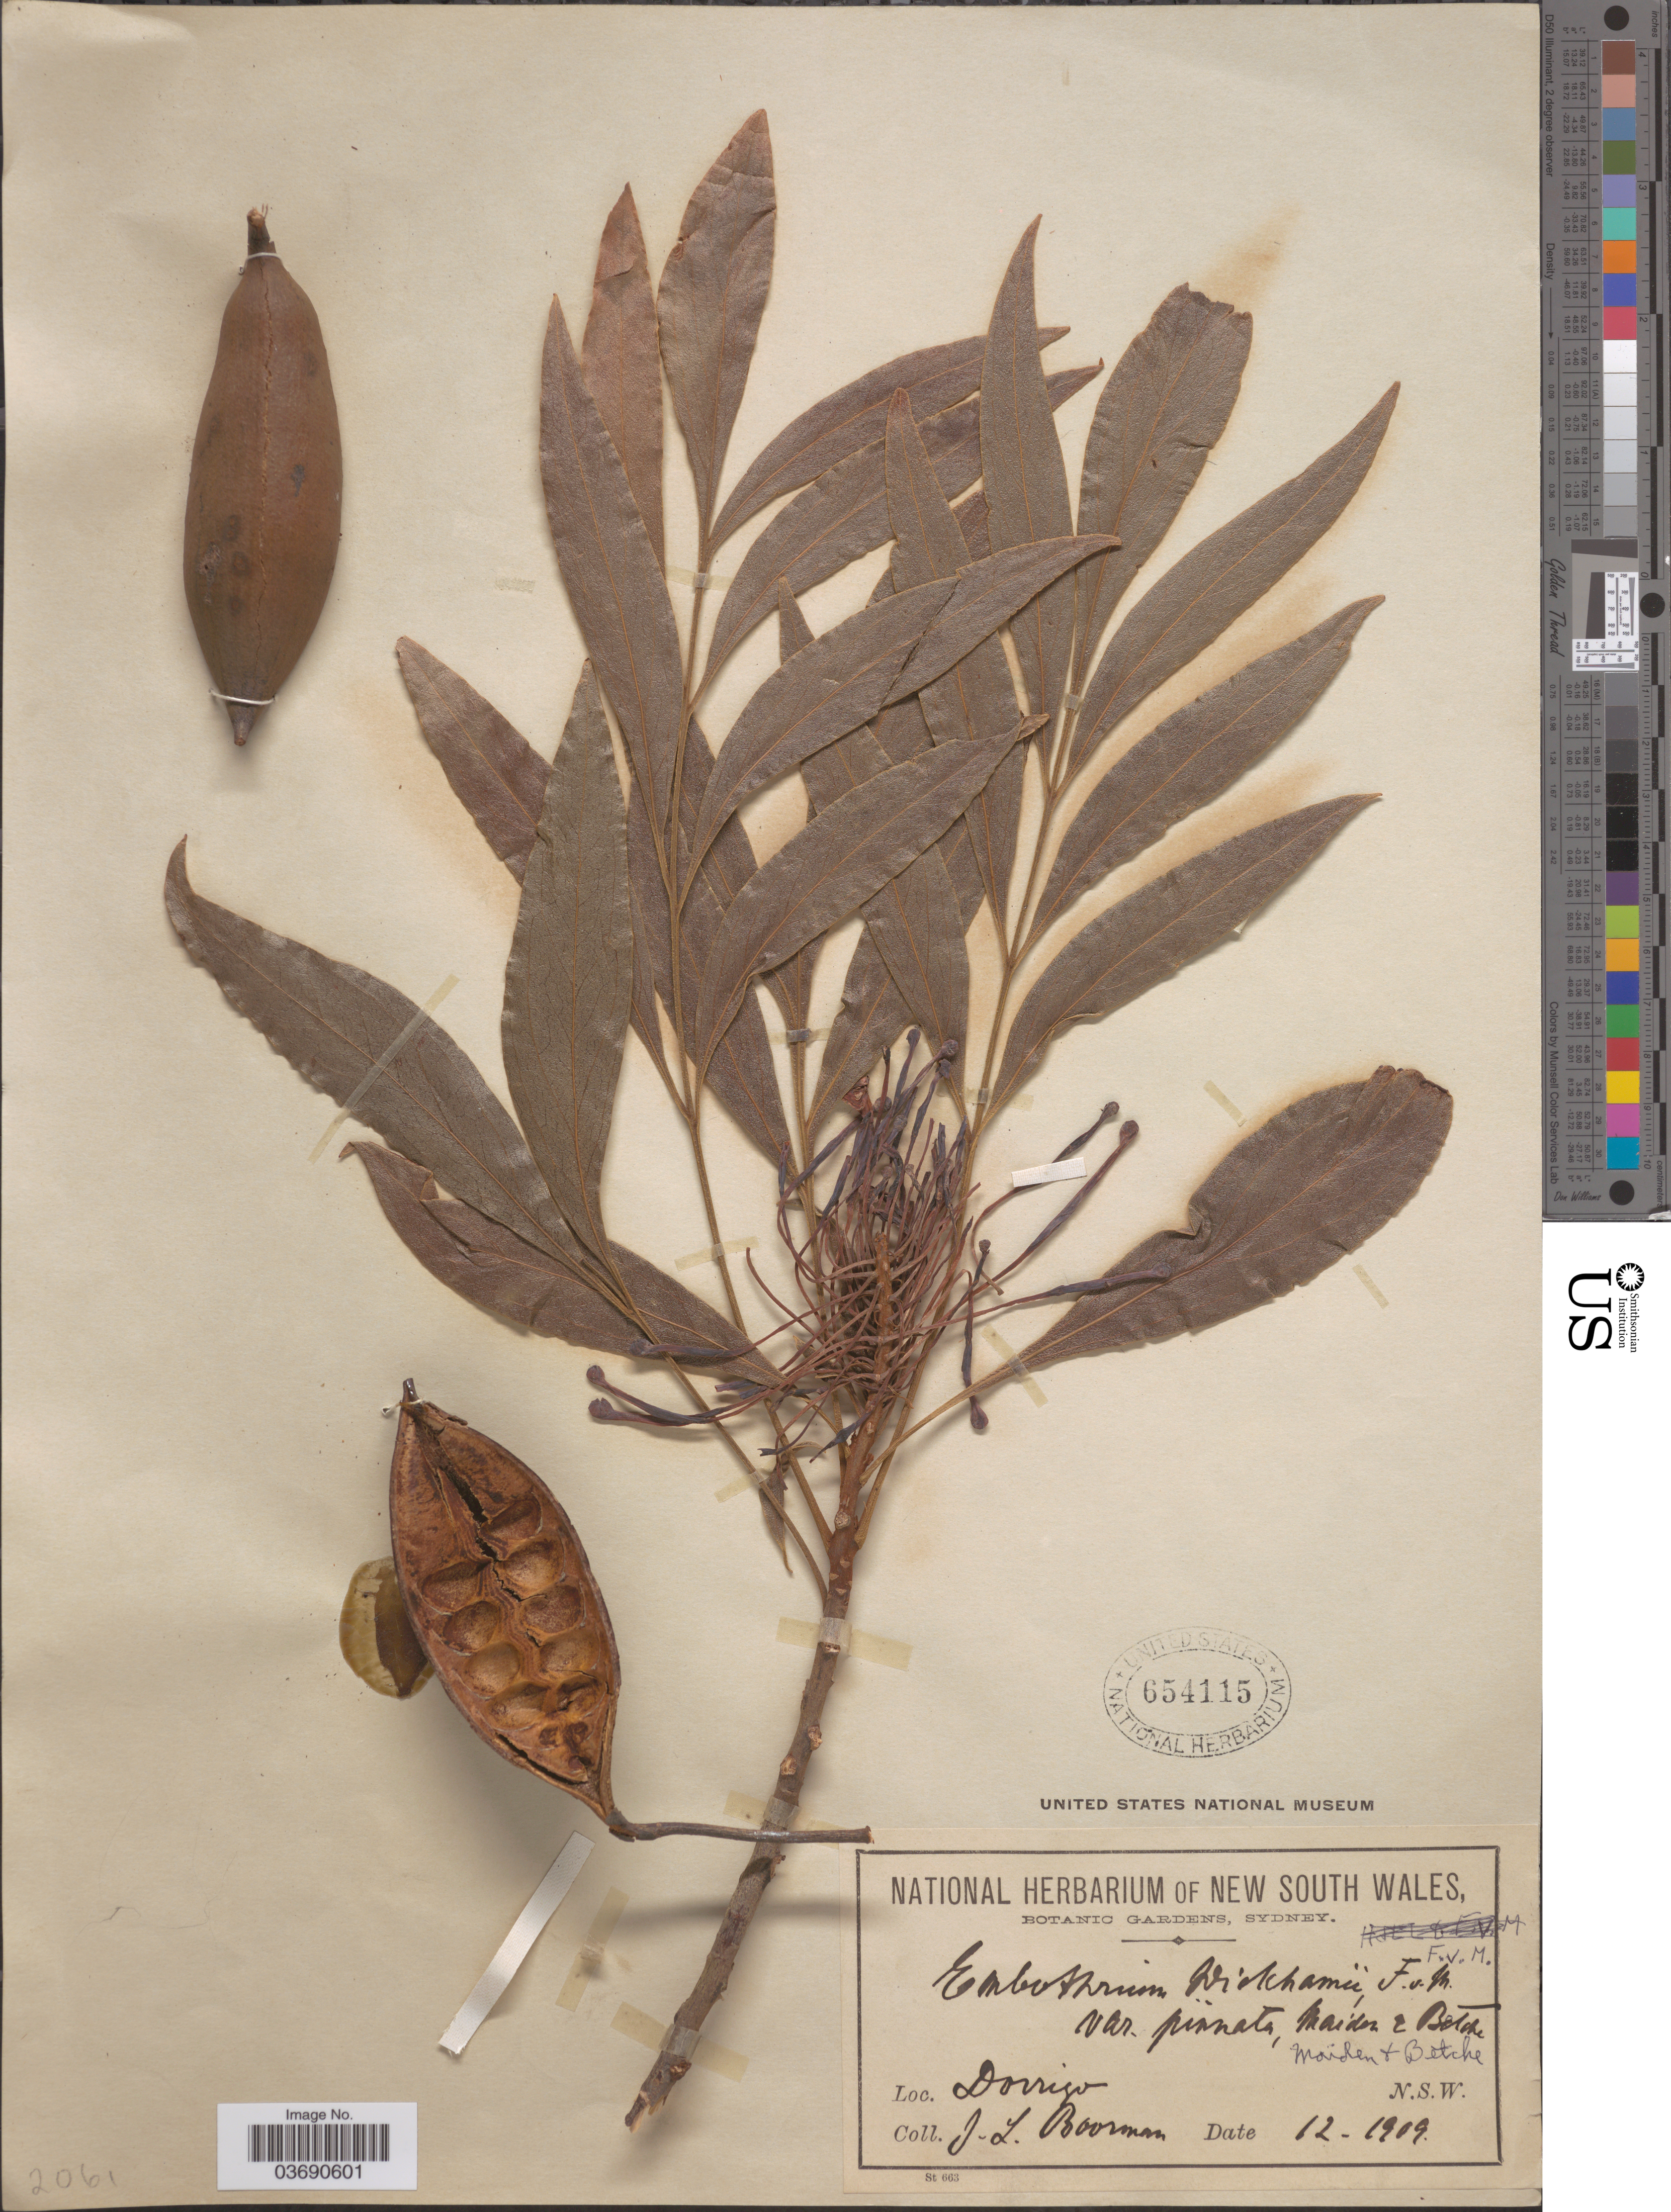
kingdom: Plantae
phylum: Tracheophyta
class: Magnoliopsida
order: Proteales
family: Proteaceae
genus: Embothrium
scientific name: Embothrium wickhami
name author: W. Hill & F. Muell.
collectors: J. Boorman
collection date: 1909-12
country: Australia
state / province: New South Wales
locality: Dorrigo.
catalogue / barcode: US 654115